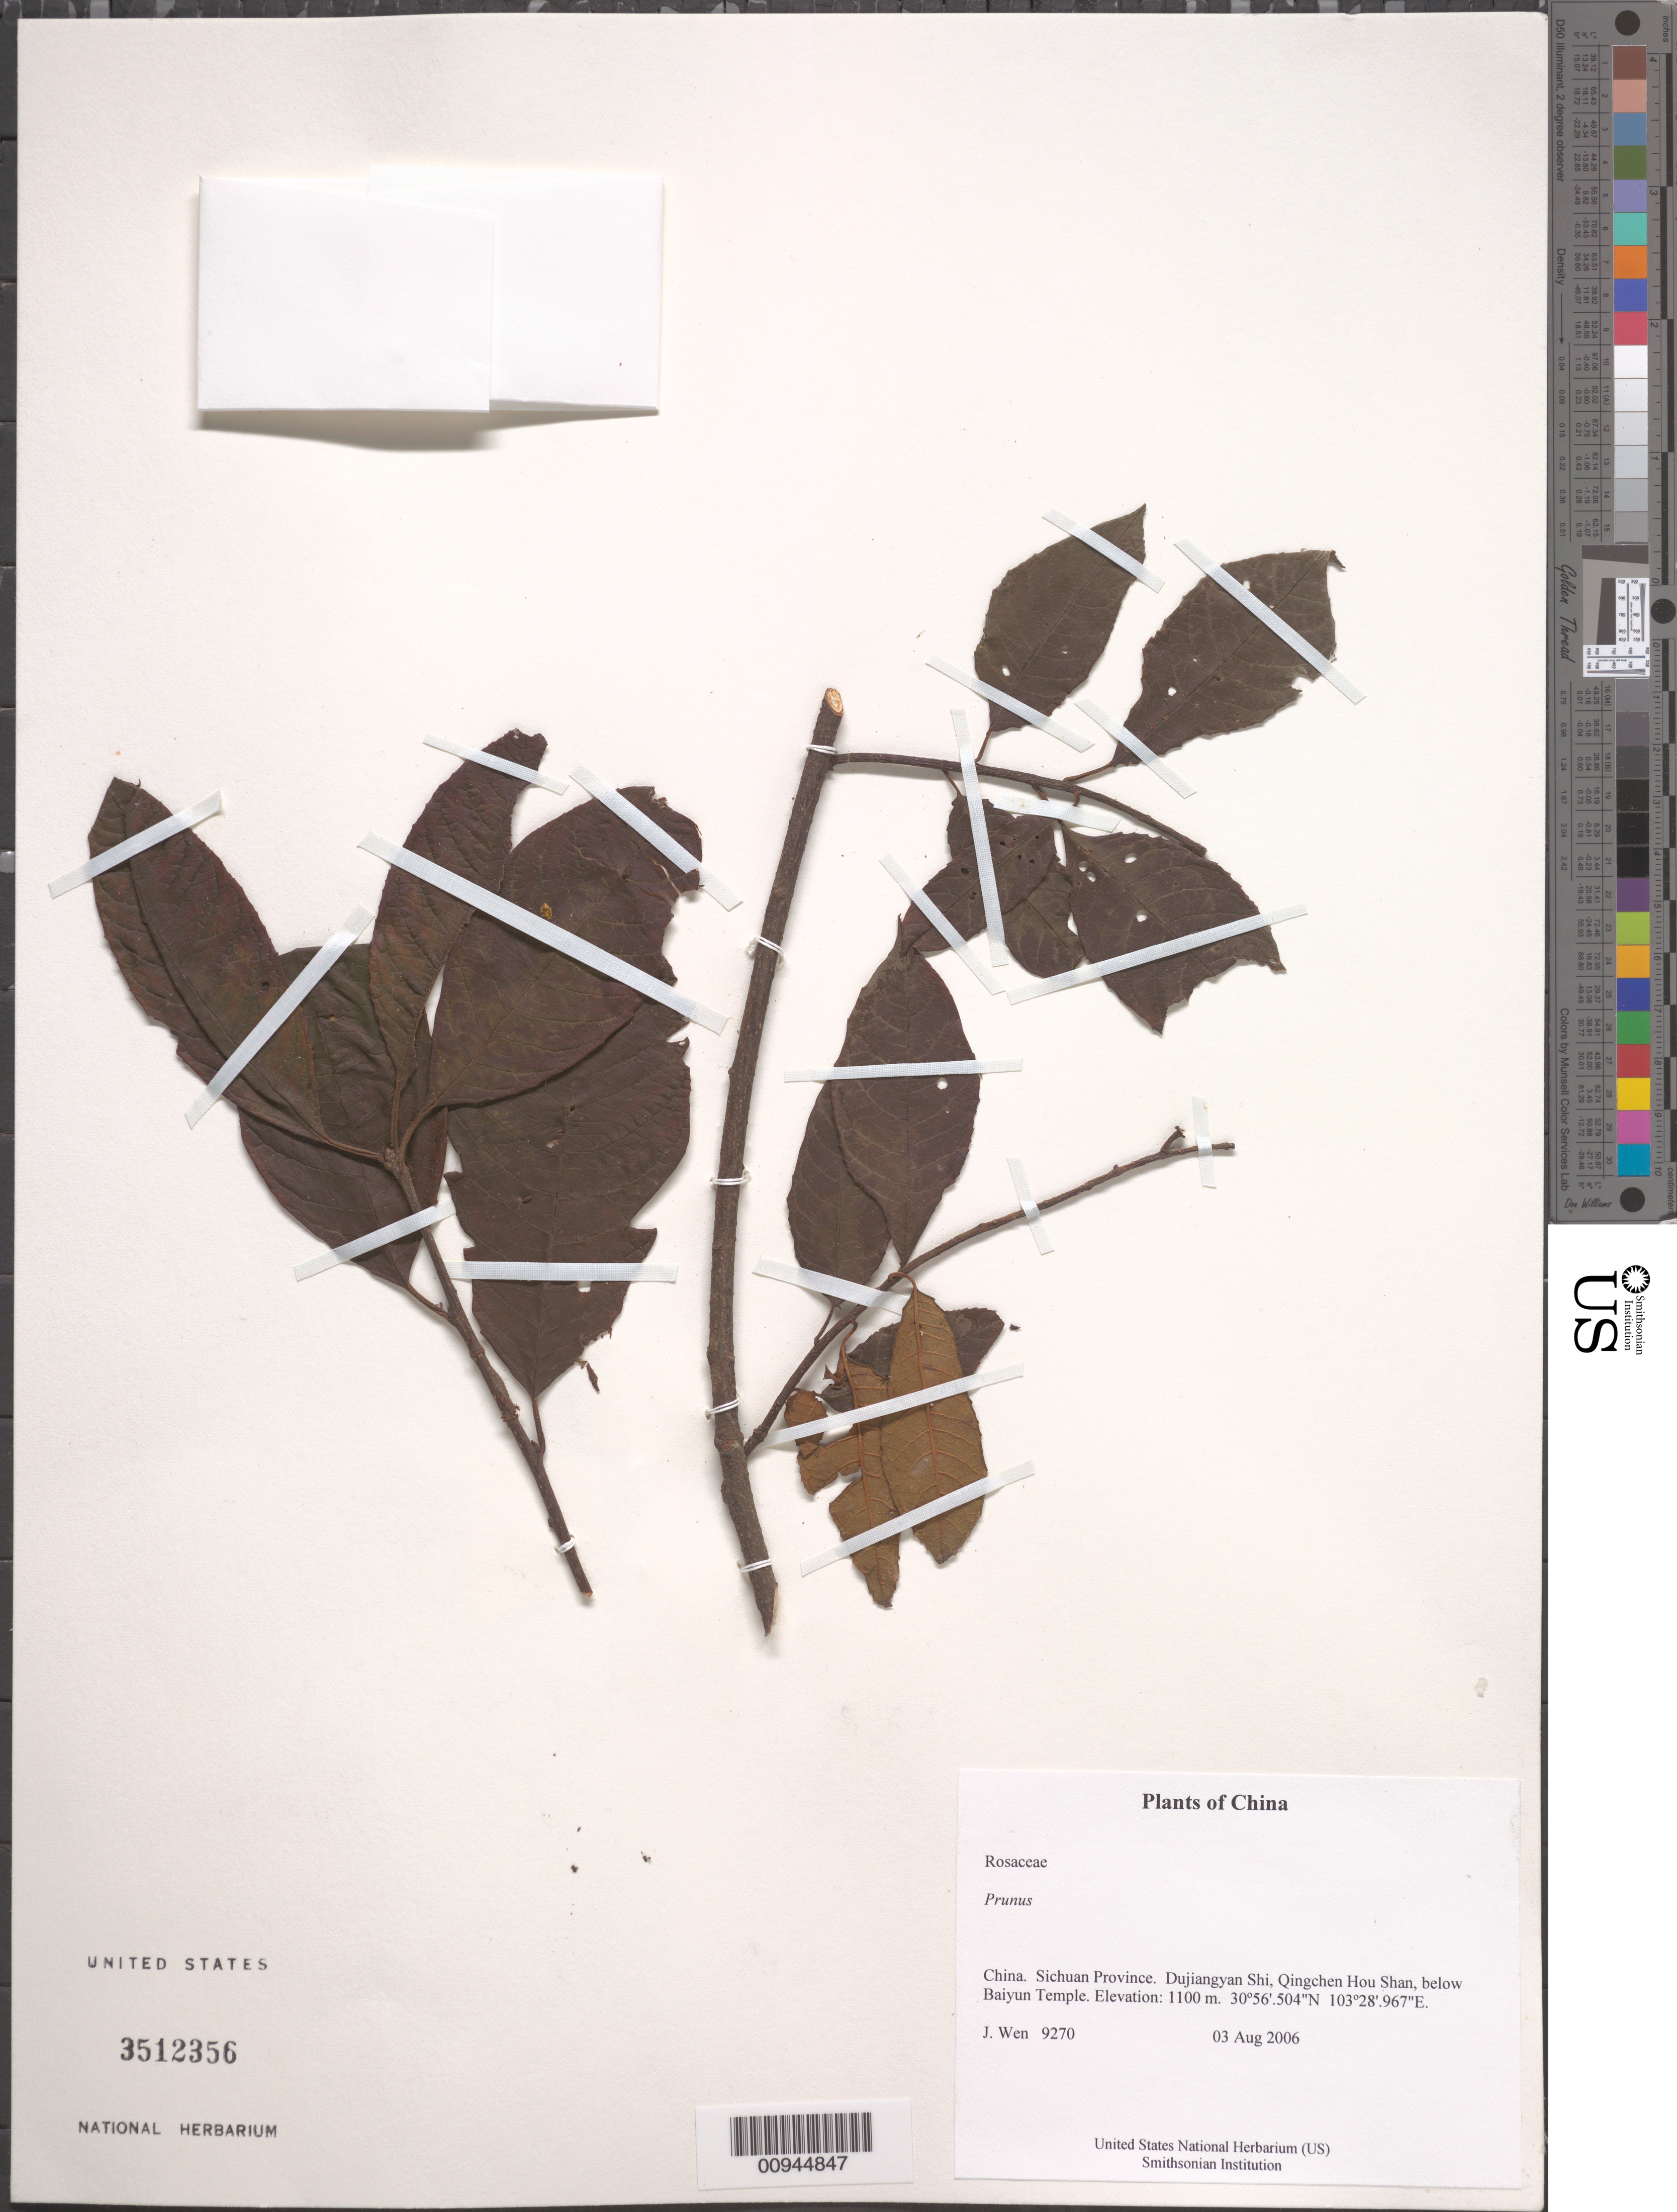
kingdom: Plantae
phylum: Tracheophyta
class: Magnoliopsida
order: Rosales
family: Rosaceae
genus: Prunus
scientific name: Prunus sp.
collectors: J. Wen & S. Wu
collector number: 9270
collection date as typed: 03 Aug 2006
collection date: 2006-08-03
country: China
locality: Sichuan Province. Dujiangyan Shi, Qingchen Hou Shan, below Baiyun Temple.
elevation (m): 1100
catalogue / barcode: US 3512356